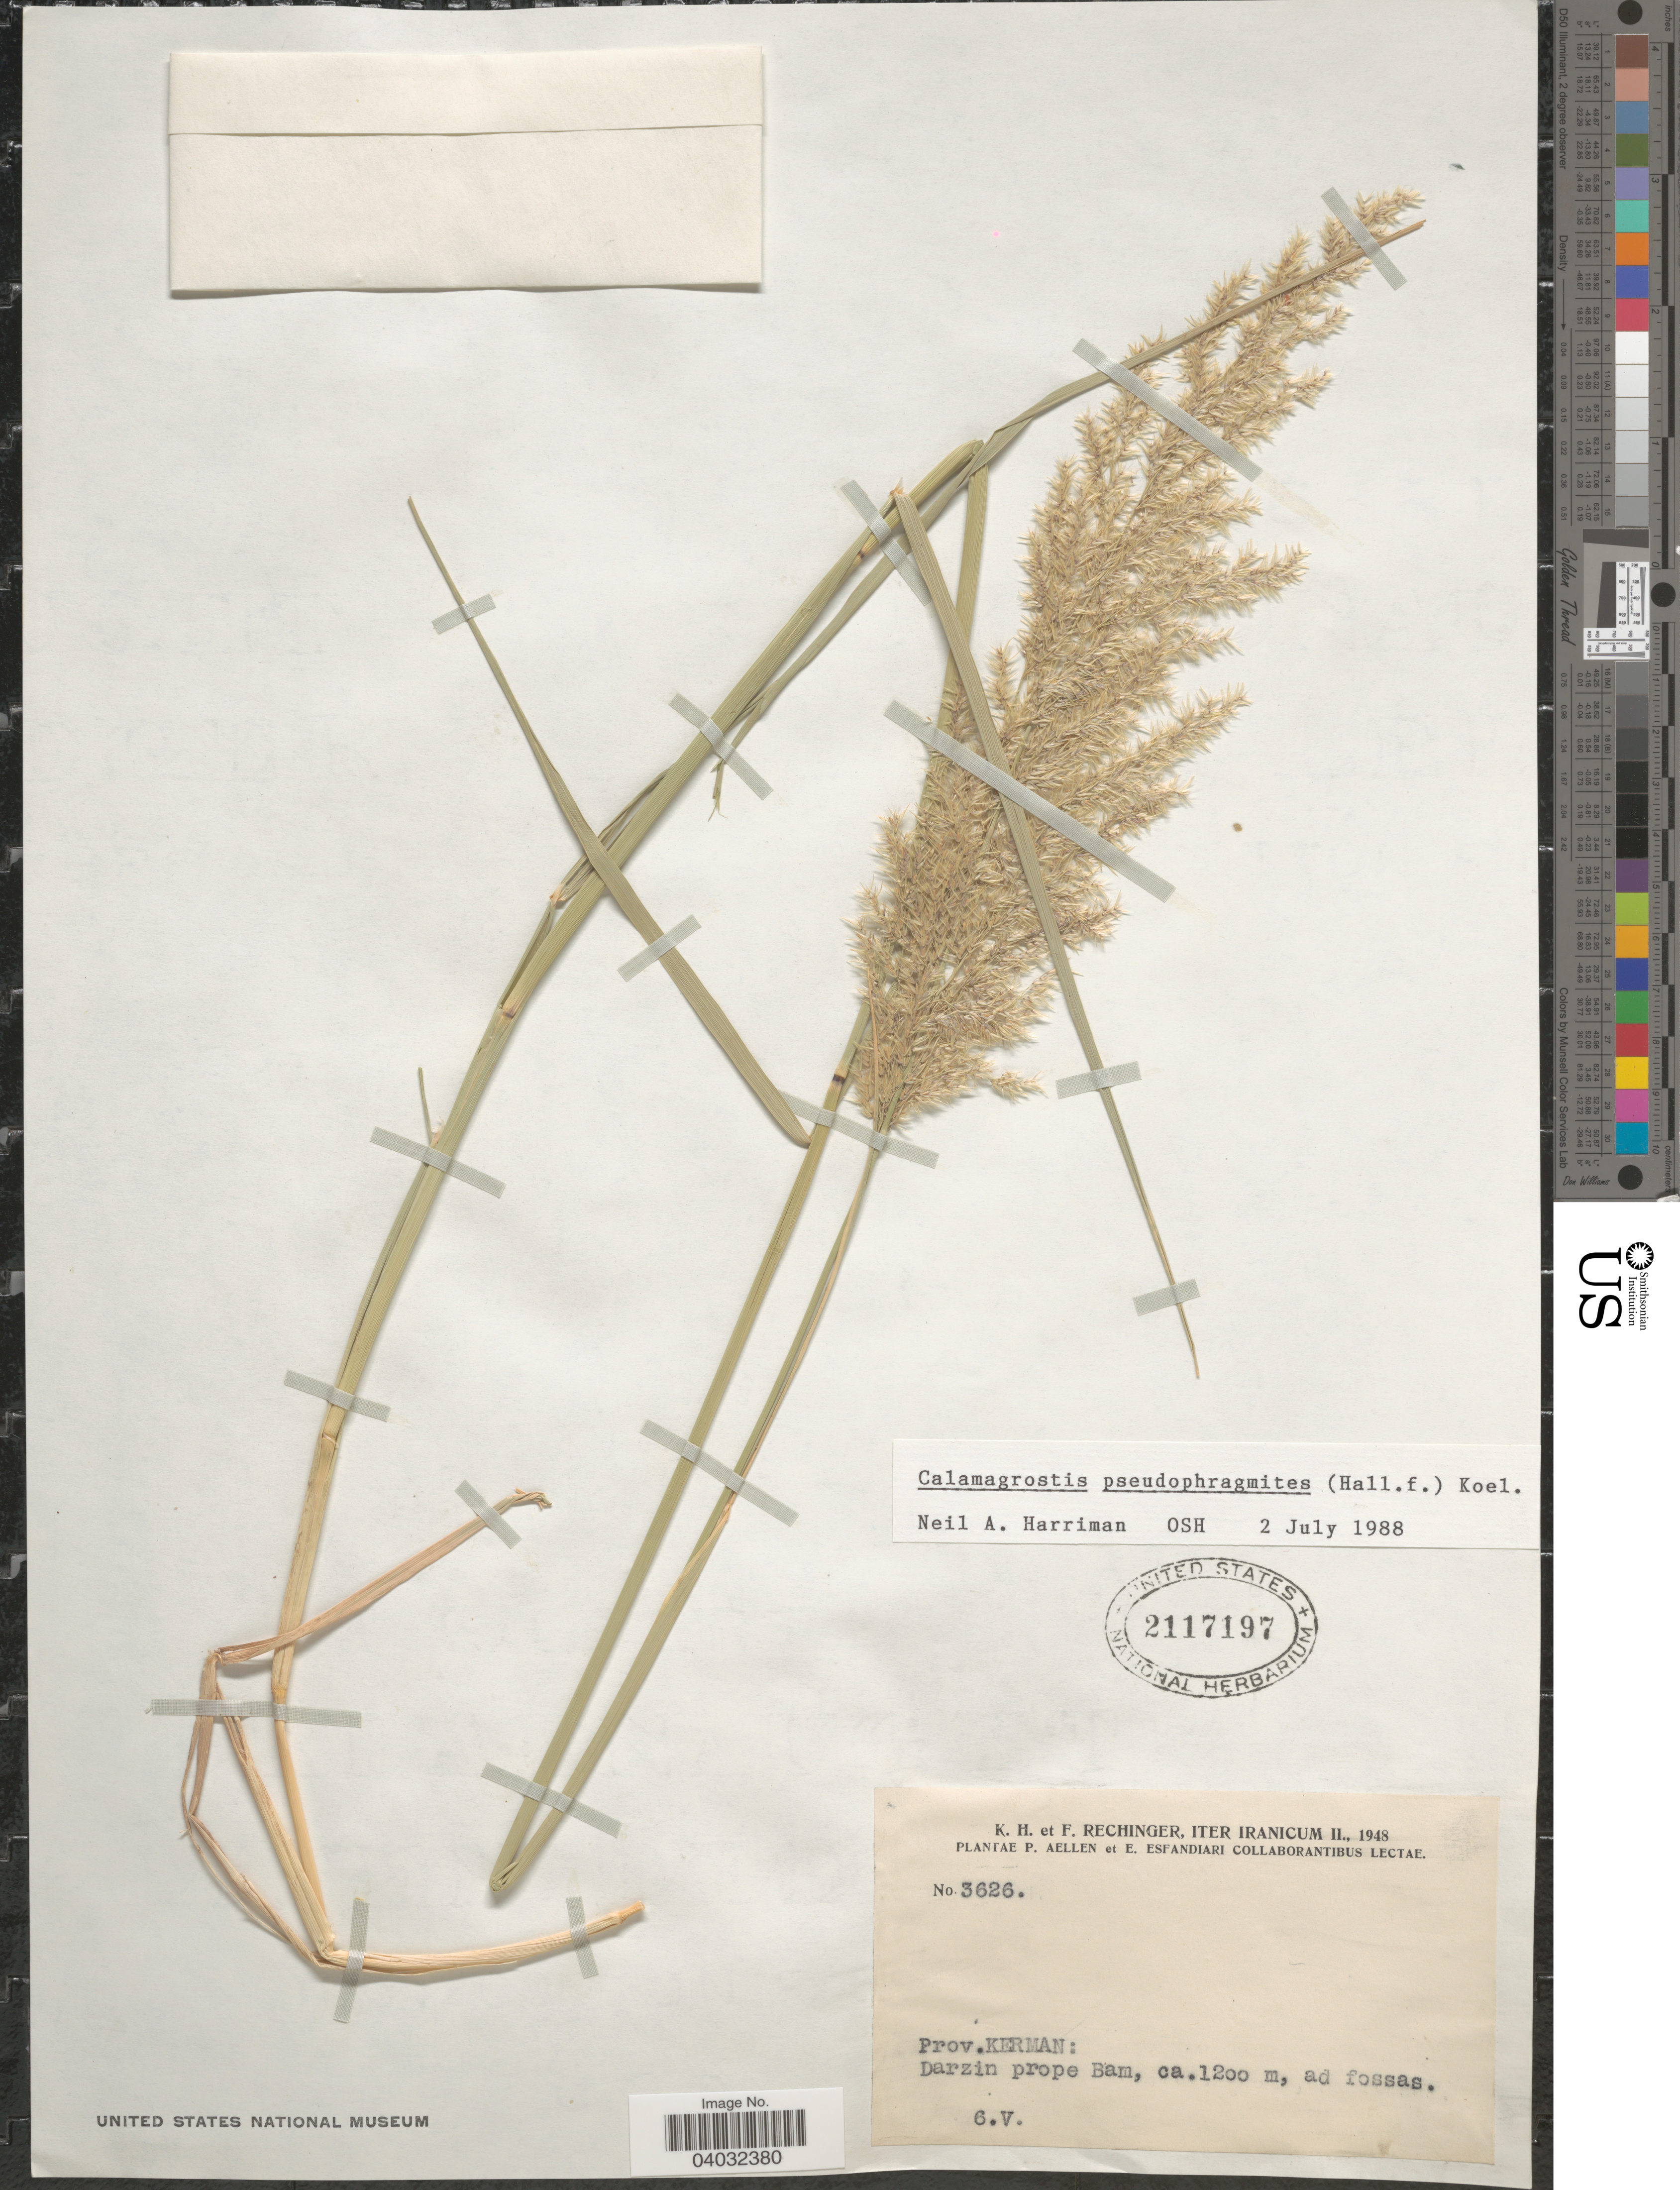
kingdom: Plantae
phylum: Tracheophyta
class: Liliopsida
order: Poales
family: Poaceae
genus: Calamagrostis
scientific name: Calamagrostis pseudophragmites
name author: (Haller f.) Koeler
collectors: K. H. Rechinger & F. Rechinger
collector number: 3626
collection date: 1948-05-06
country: Iran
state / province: Kerman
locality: Darzin prope Bam.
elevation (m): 1200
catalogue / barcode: US 2117197